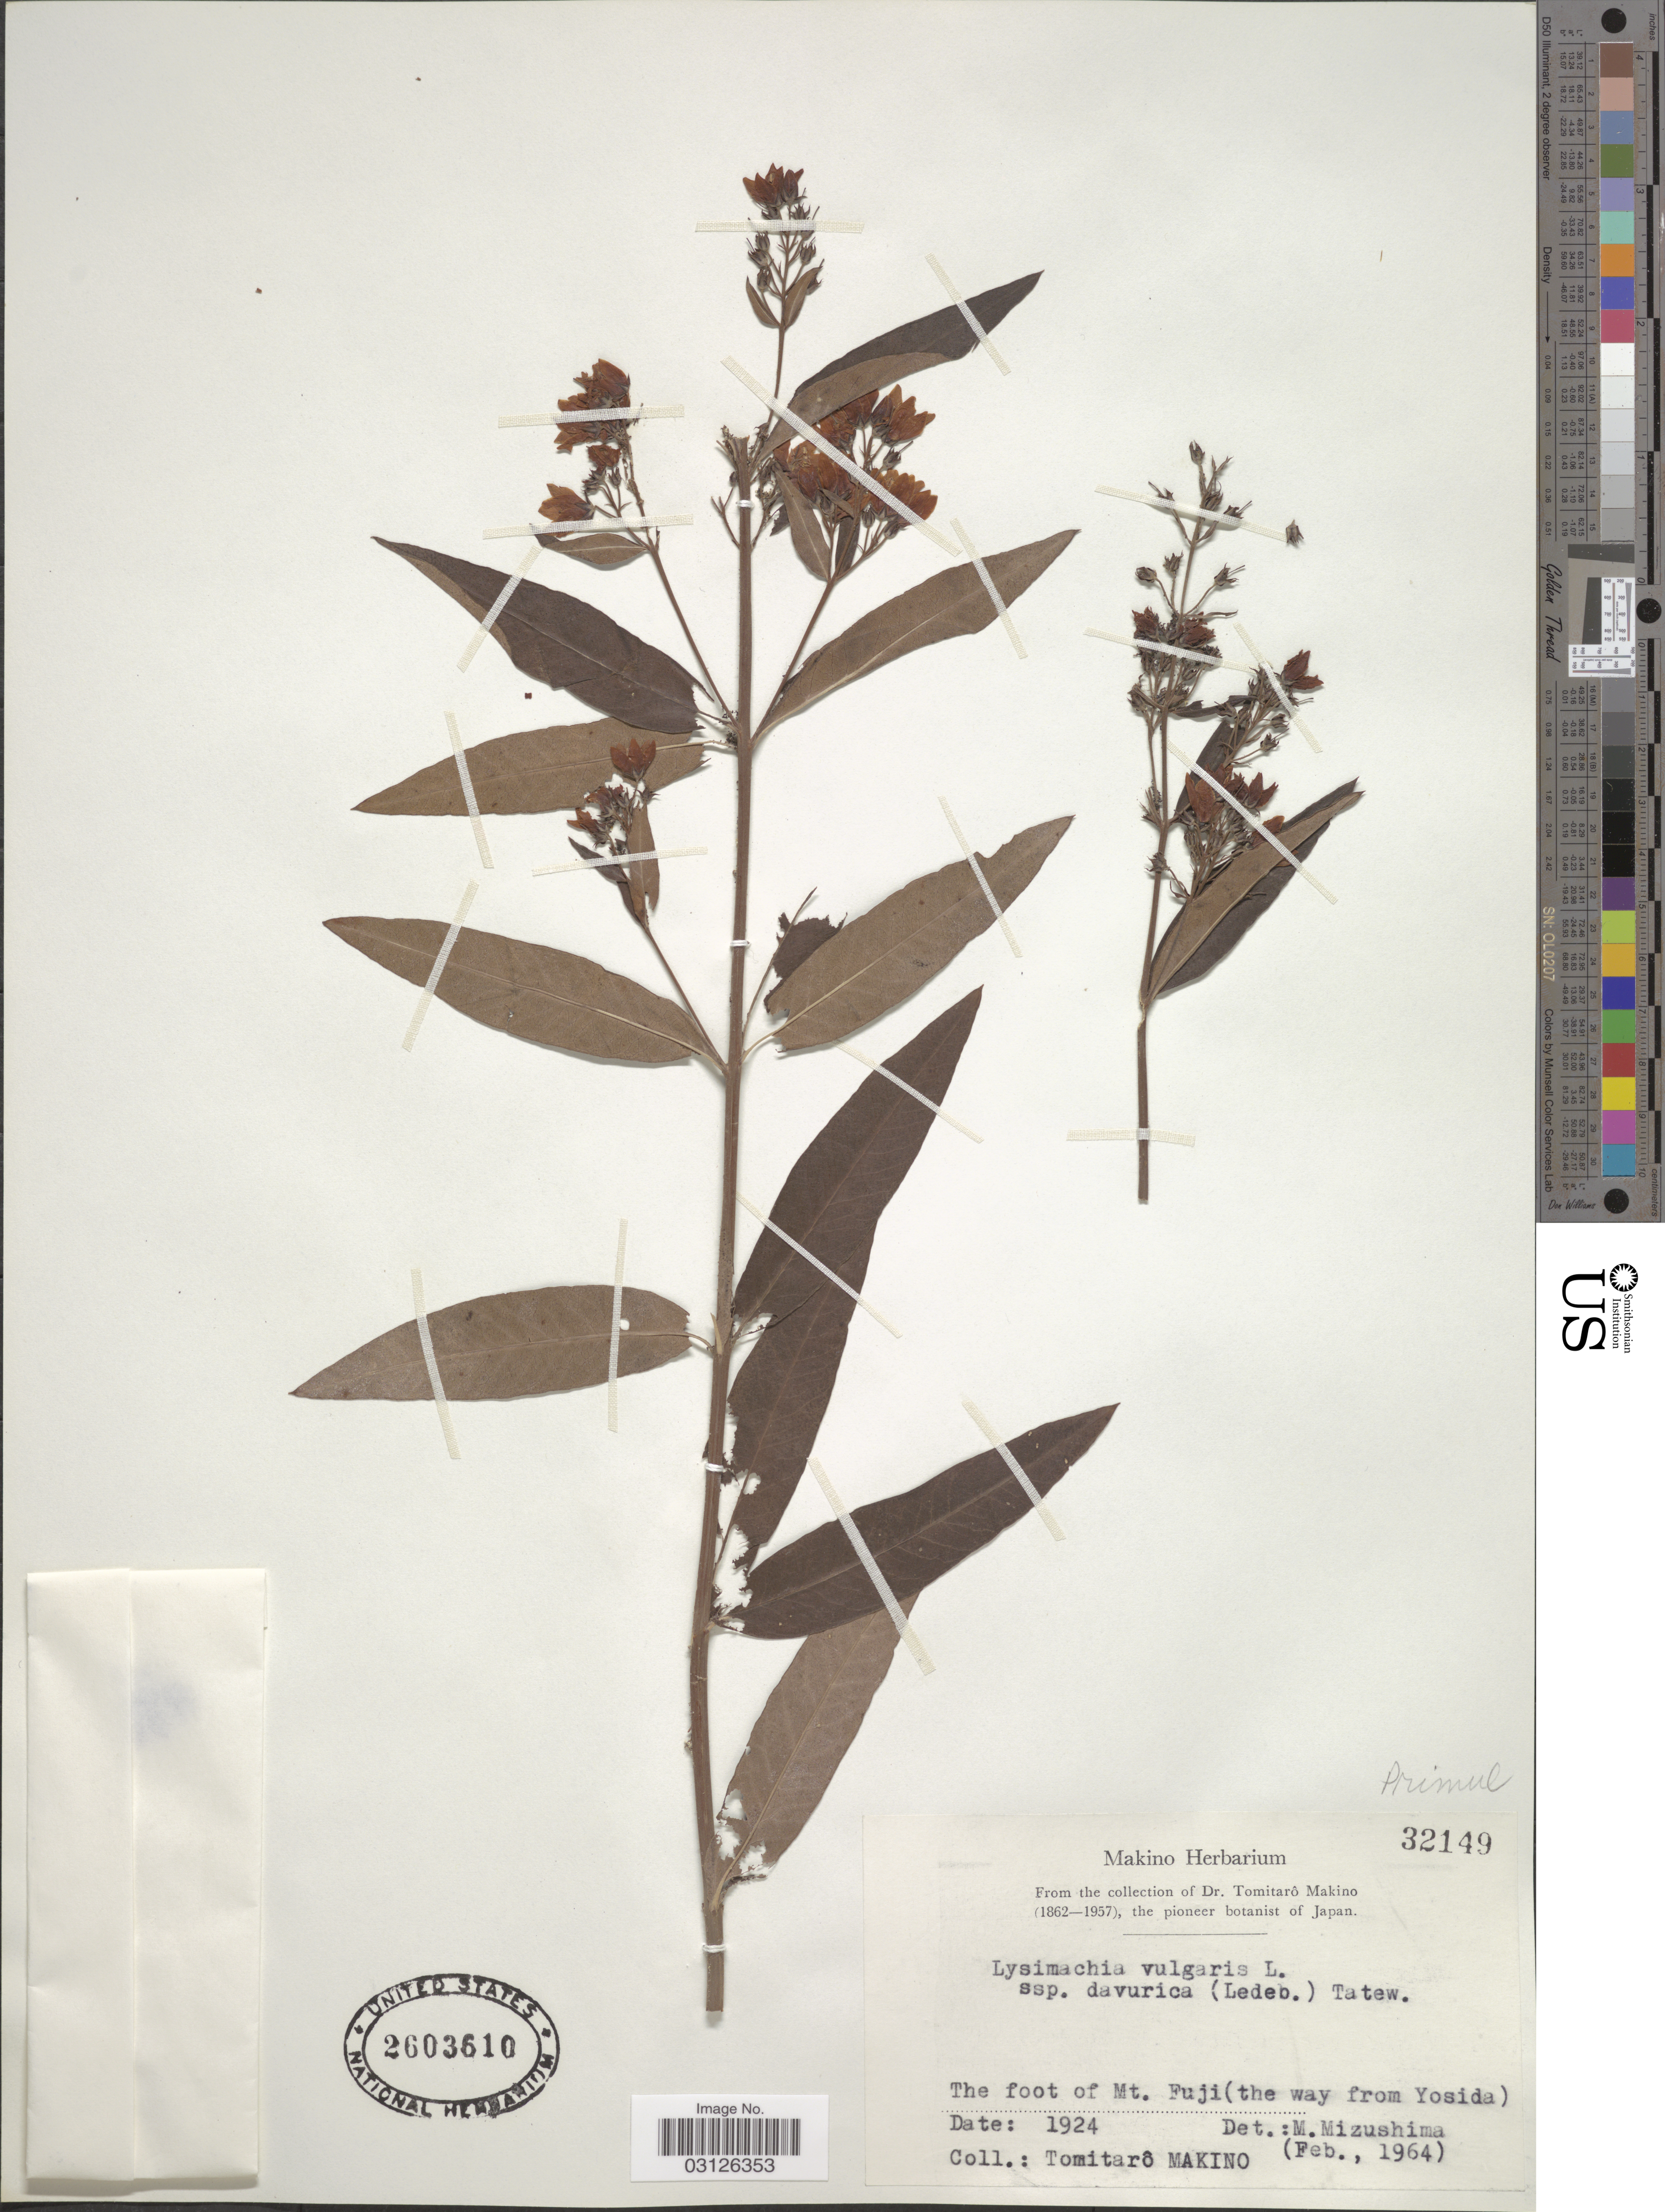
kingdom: Plantae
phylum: Tracheophyta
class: Magnoliopsida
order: Ericales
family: Primulaceae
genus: Lysimachia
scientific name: Lysimachia davurica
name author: Ledeb.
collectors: T. Makino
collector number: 32149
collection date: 1924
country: Japan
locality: The foot of Mt. Fuji (the way from Yosida).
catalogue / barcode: US 2603610